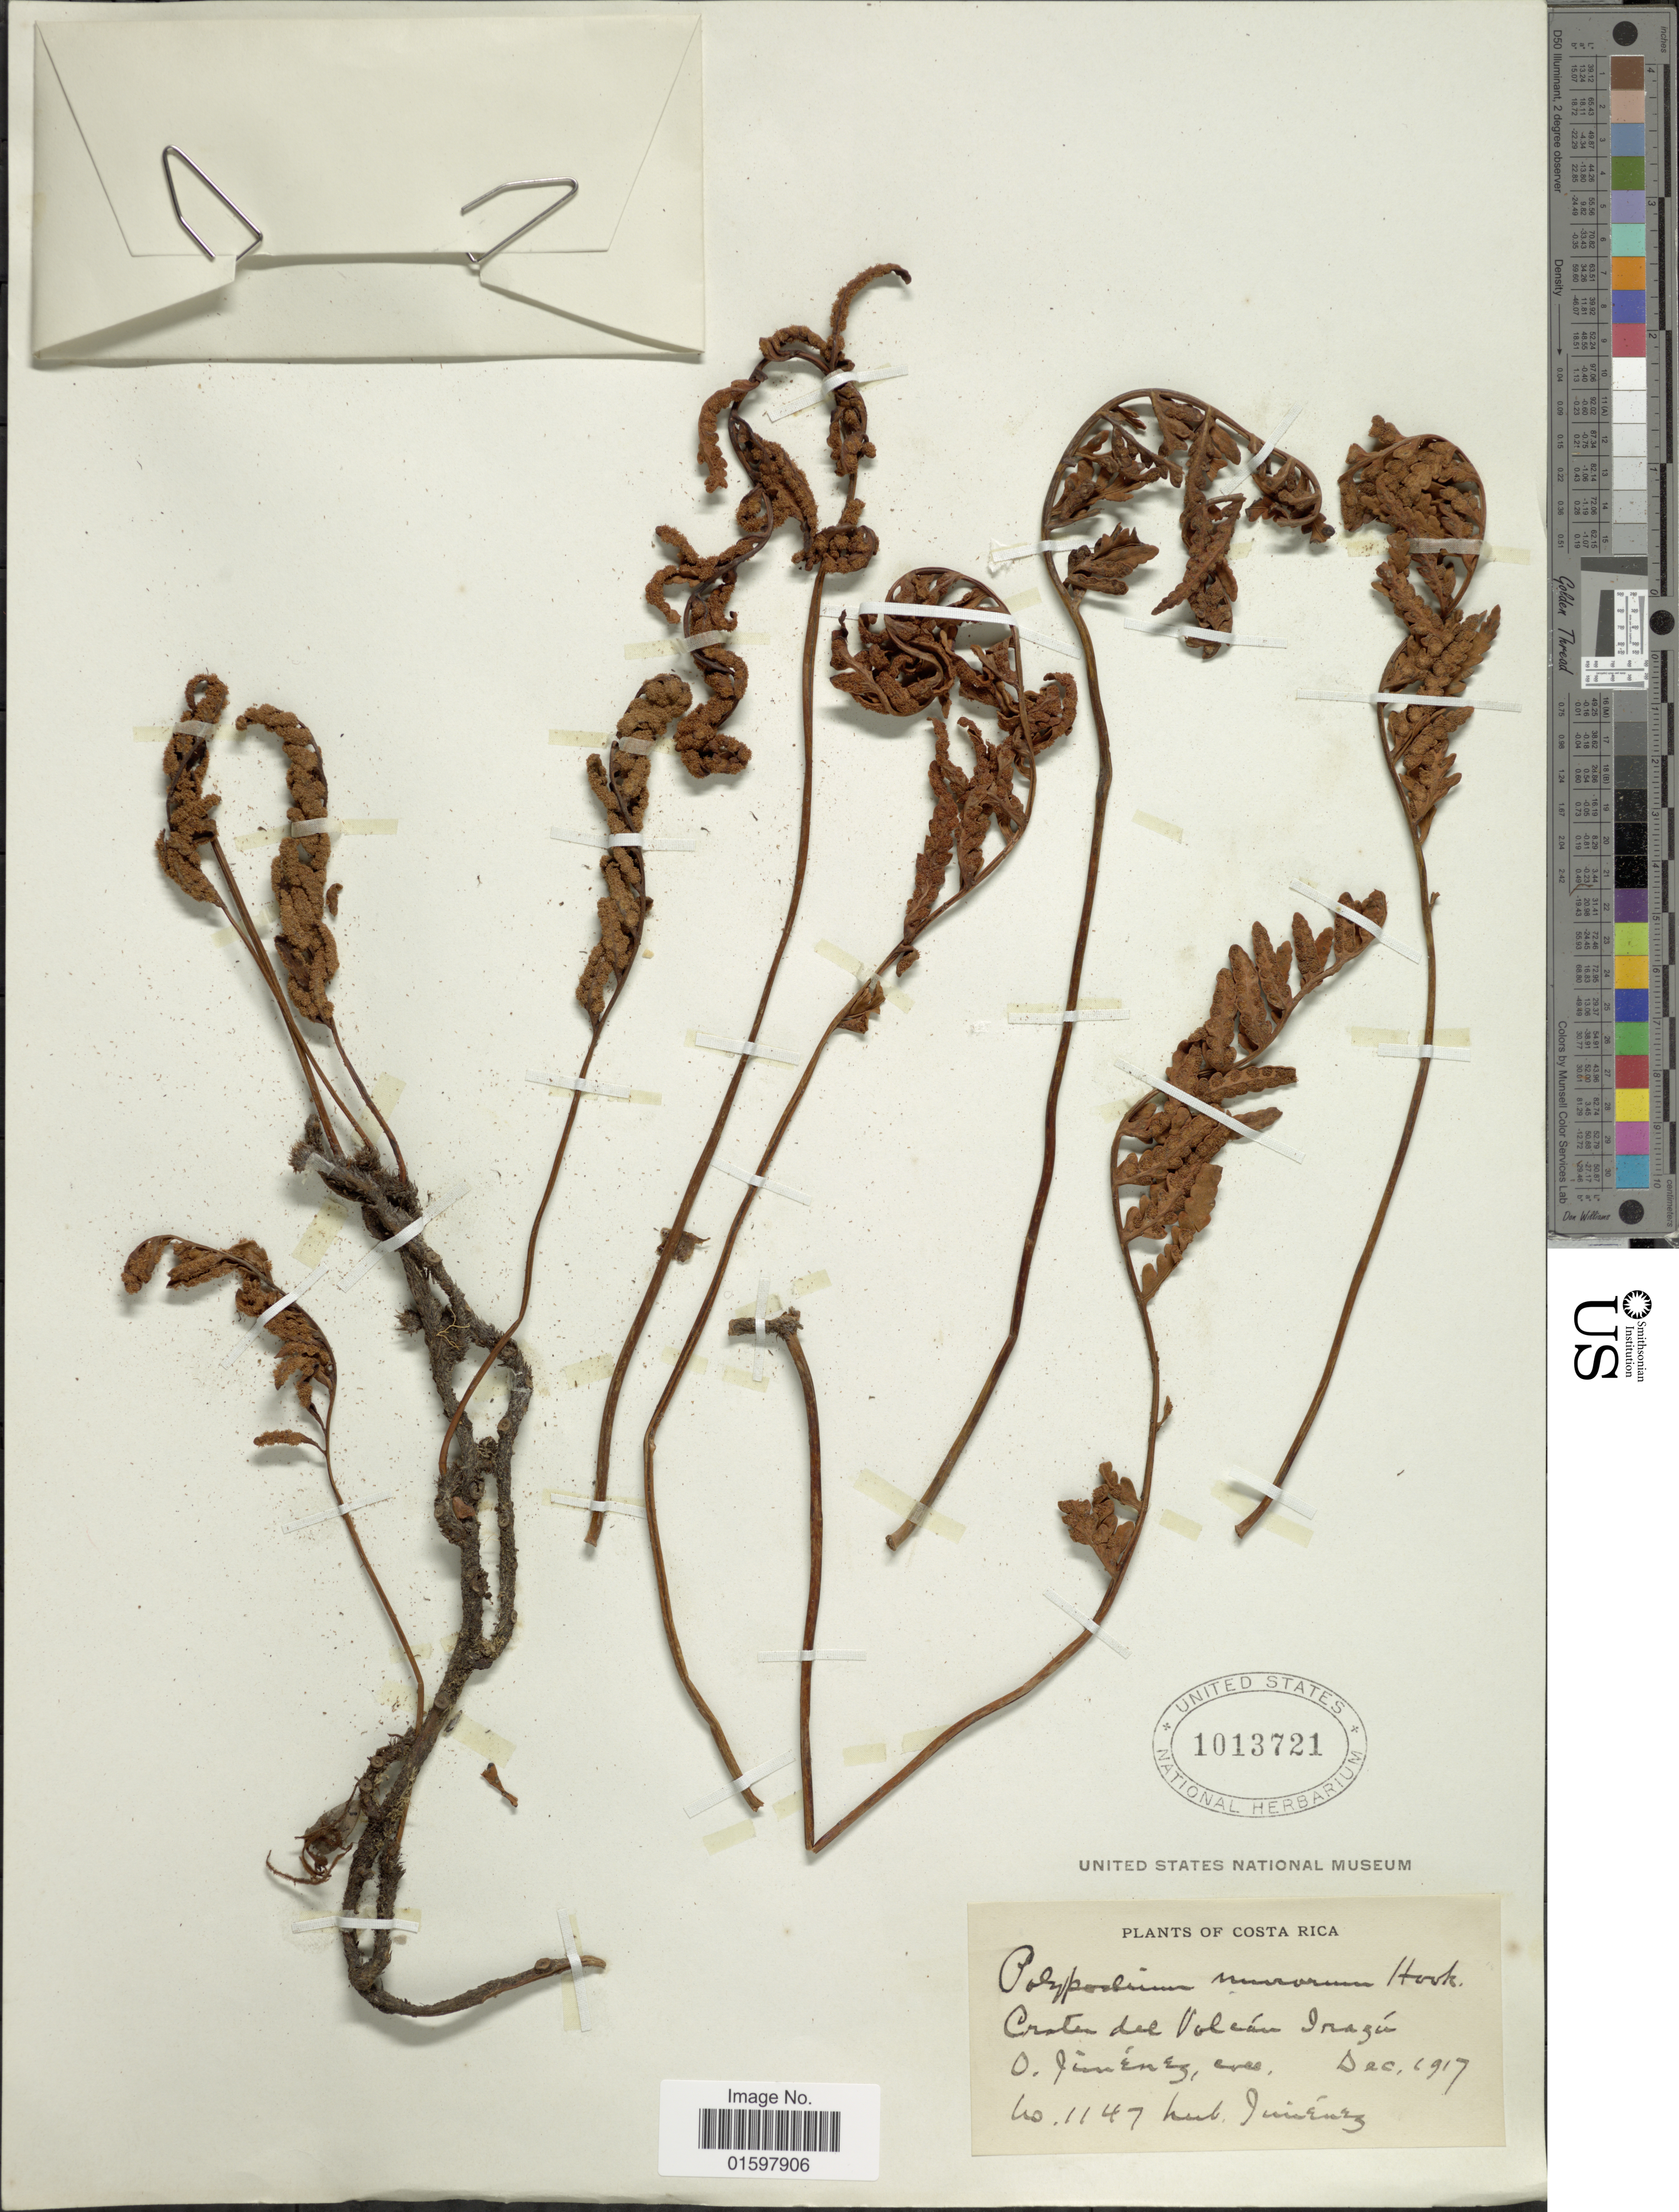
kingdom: Plantae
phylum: Tracheophyta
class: Polypodiopsida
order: Polypodiales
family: Polypodiaceae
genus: Pleopeltis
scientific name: Pleopeltis murorum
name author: (Hook.) A.R. Sm. & Tejero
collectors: O. Jiménez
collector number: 1147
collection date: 1917-12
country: Costa Rica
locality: Crater del Volcám Irazú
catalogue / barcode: US 1013721